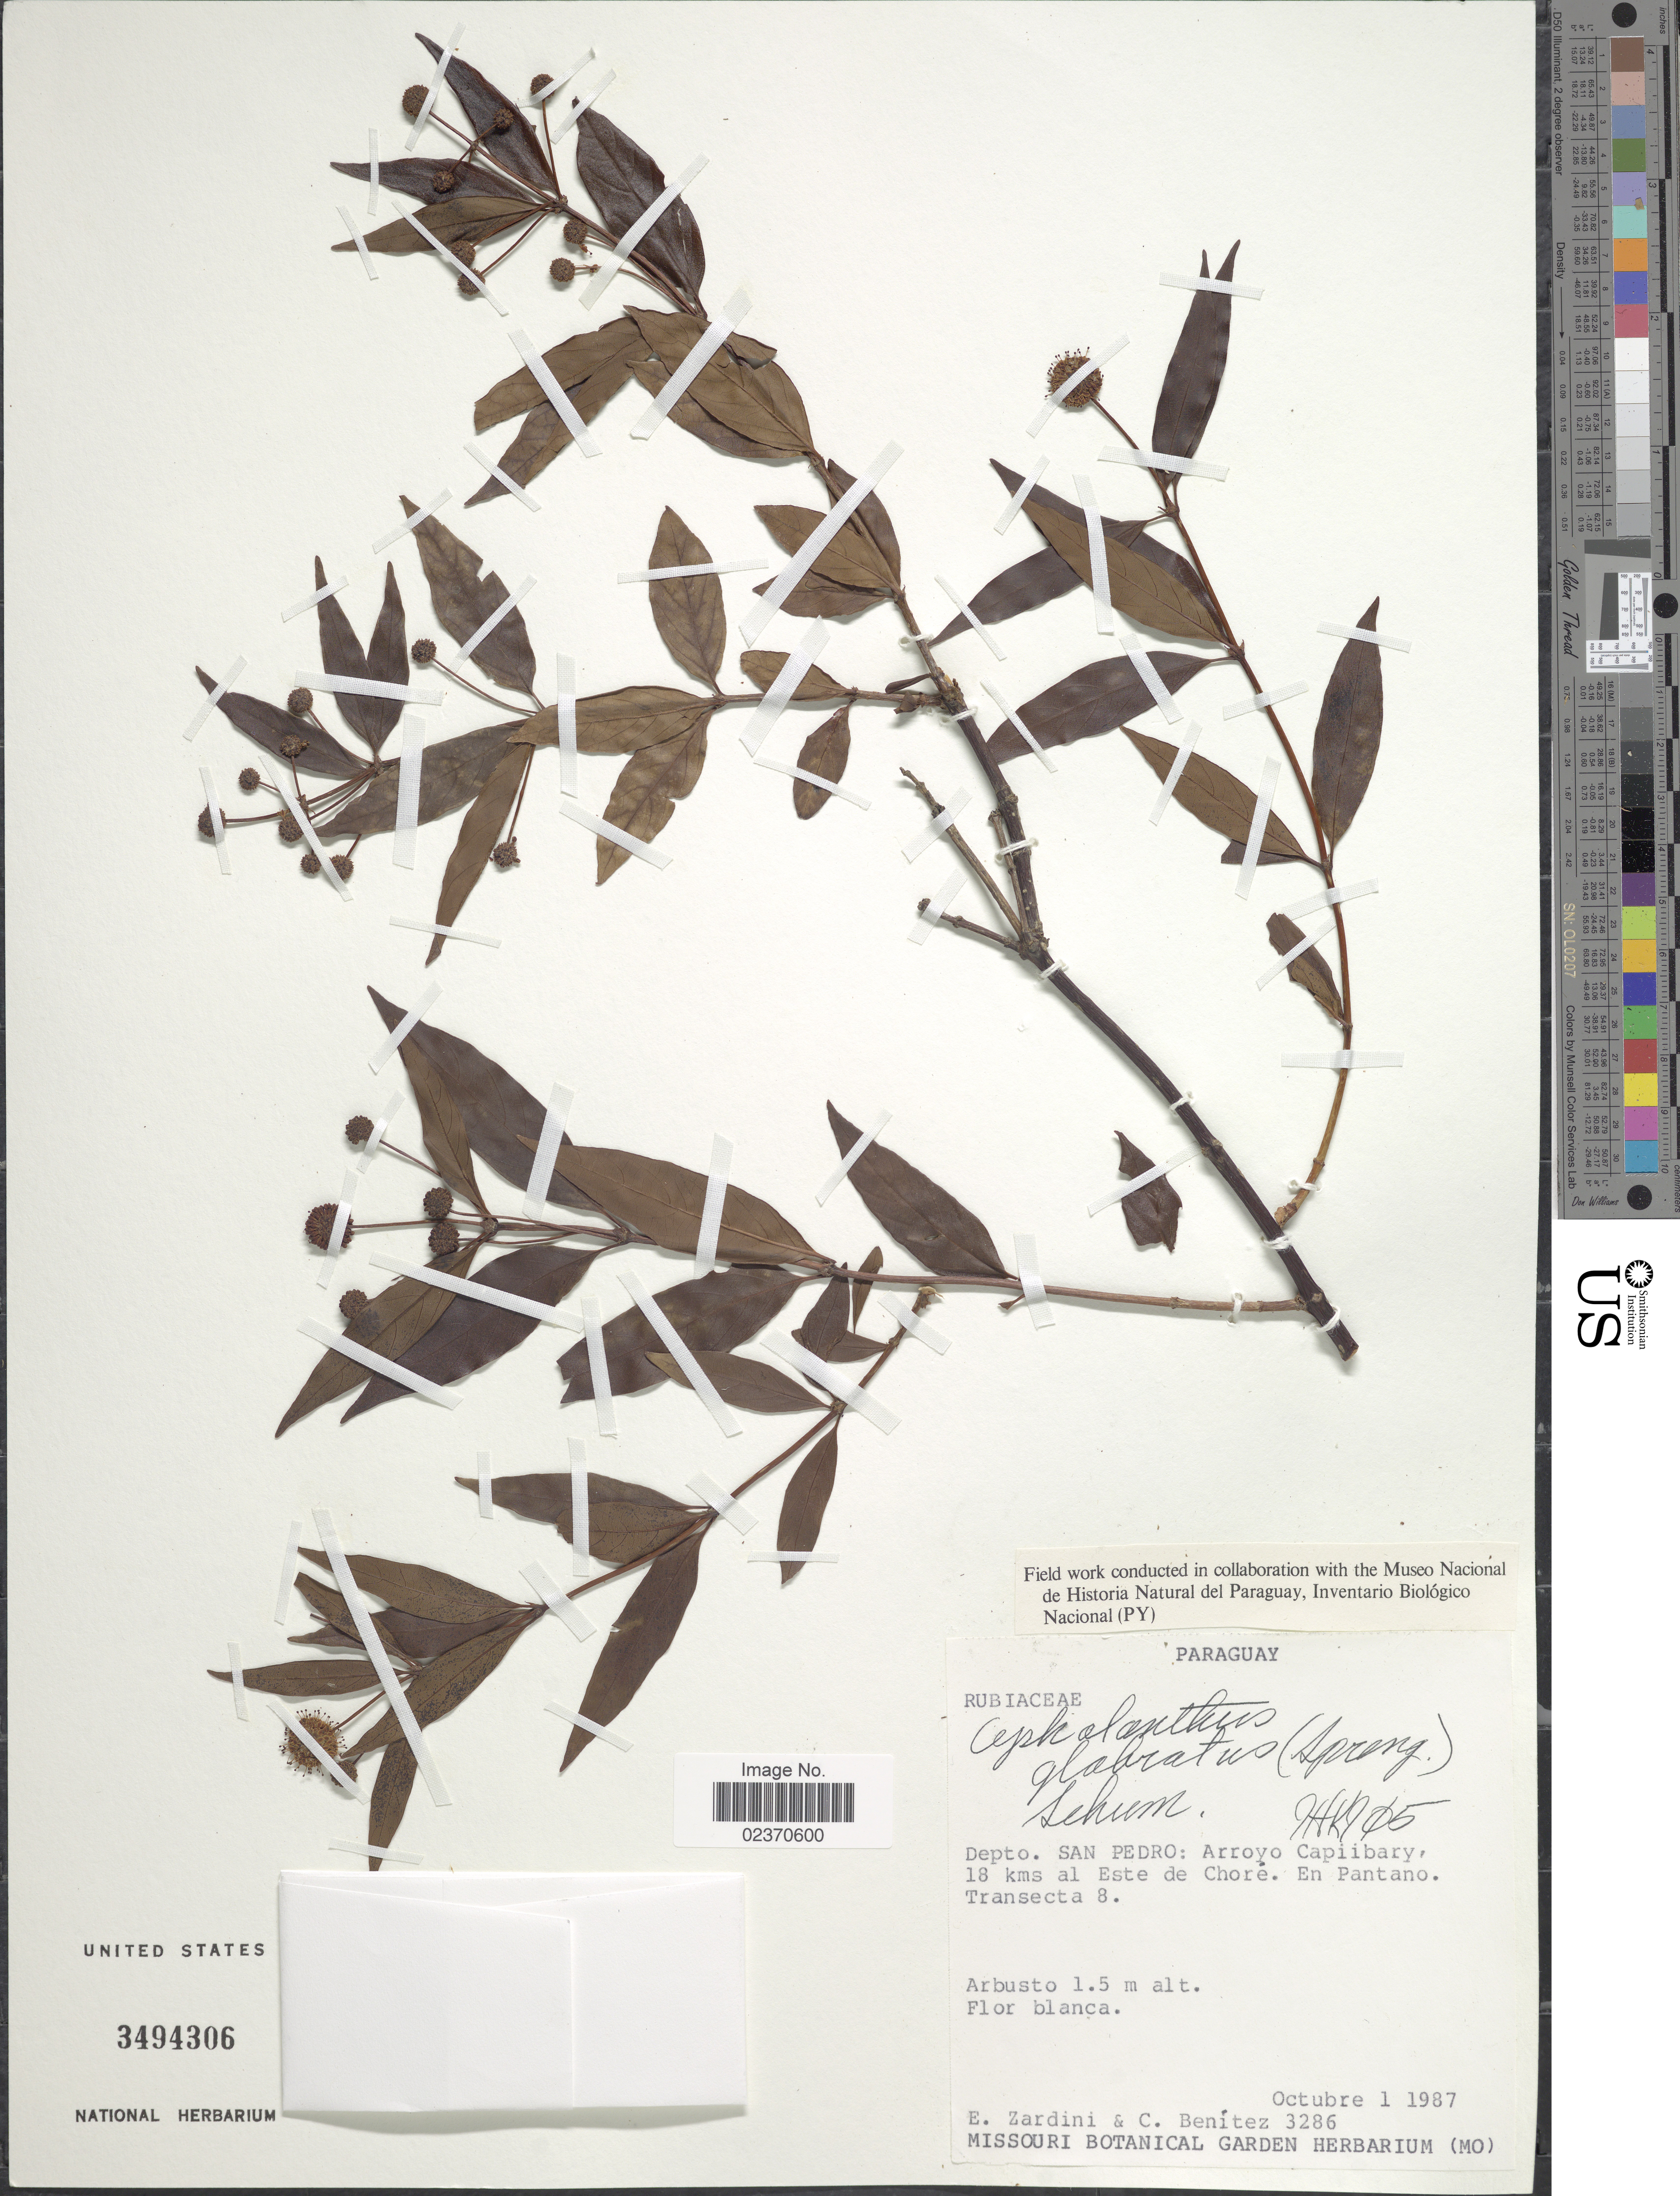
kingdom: Plantae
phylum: Tracheophyta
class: Magnoliopsida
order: Gentianales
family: Rubiaceae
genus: Cephalanthus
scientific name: Cephalanthus glabratus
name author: (Spreng.) K. Schum.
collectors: E. M. Zardini & C. E. Benítez de Rojas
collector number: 3286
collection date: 1987-10-01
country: Paraguay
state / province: San Pedro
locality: Arroyo Capiibary, 18 kms al Este de Chore, En Pantano, Transecta 8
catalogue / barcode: US 3494306